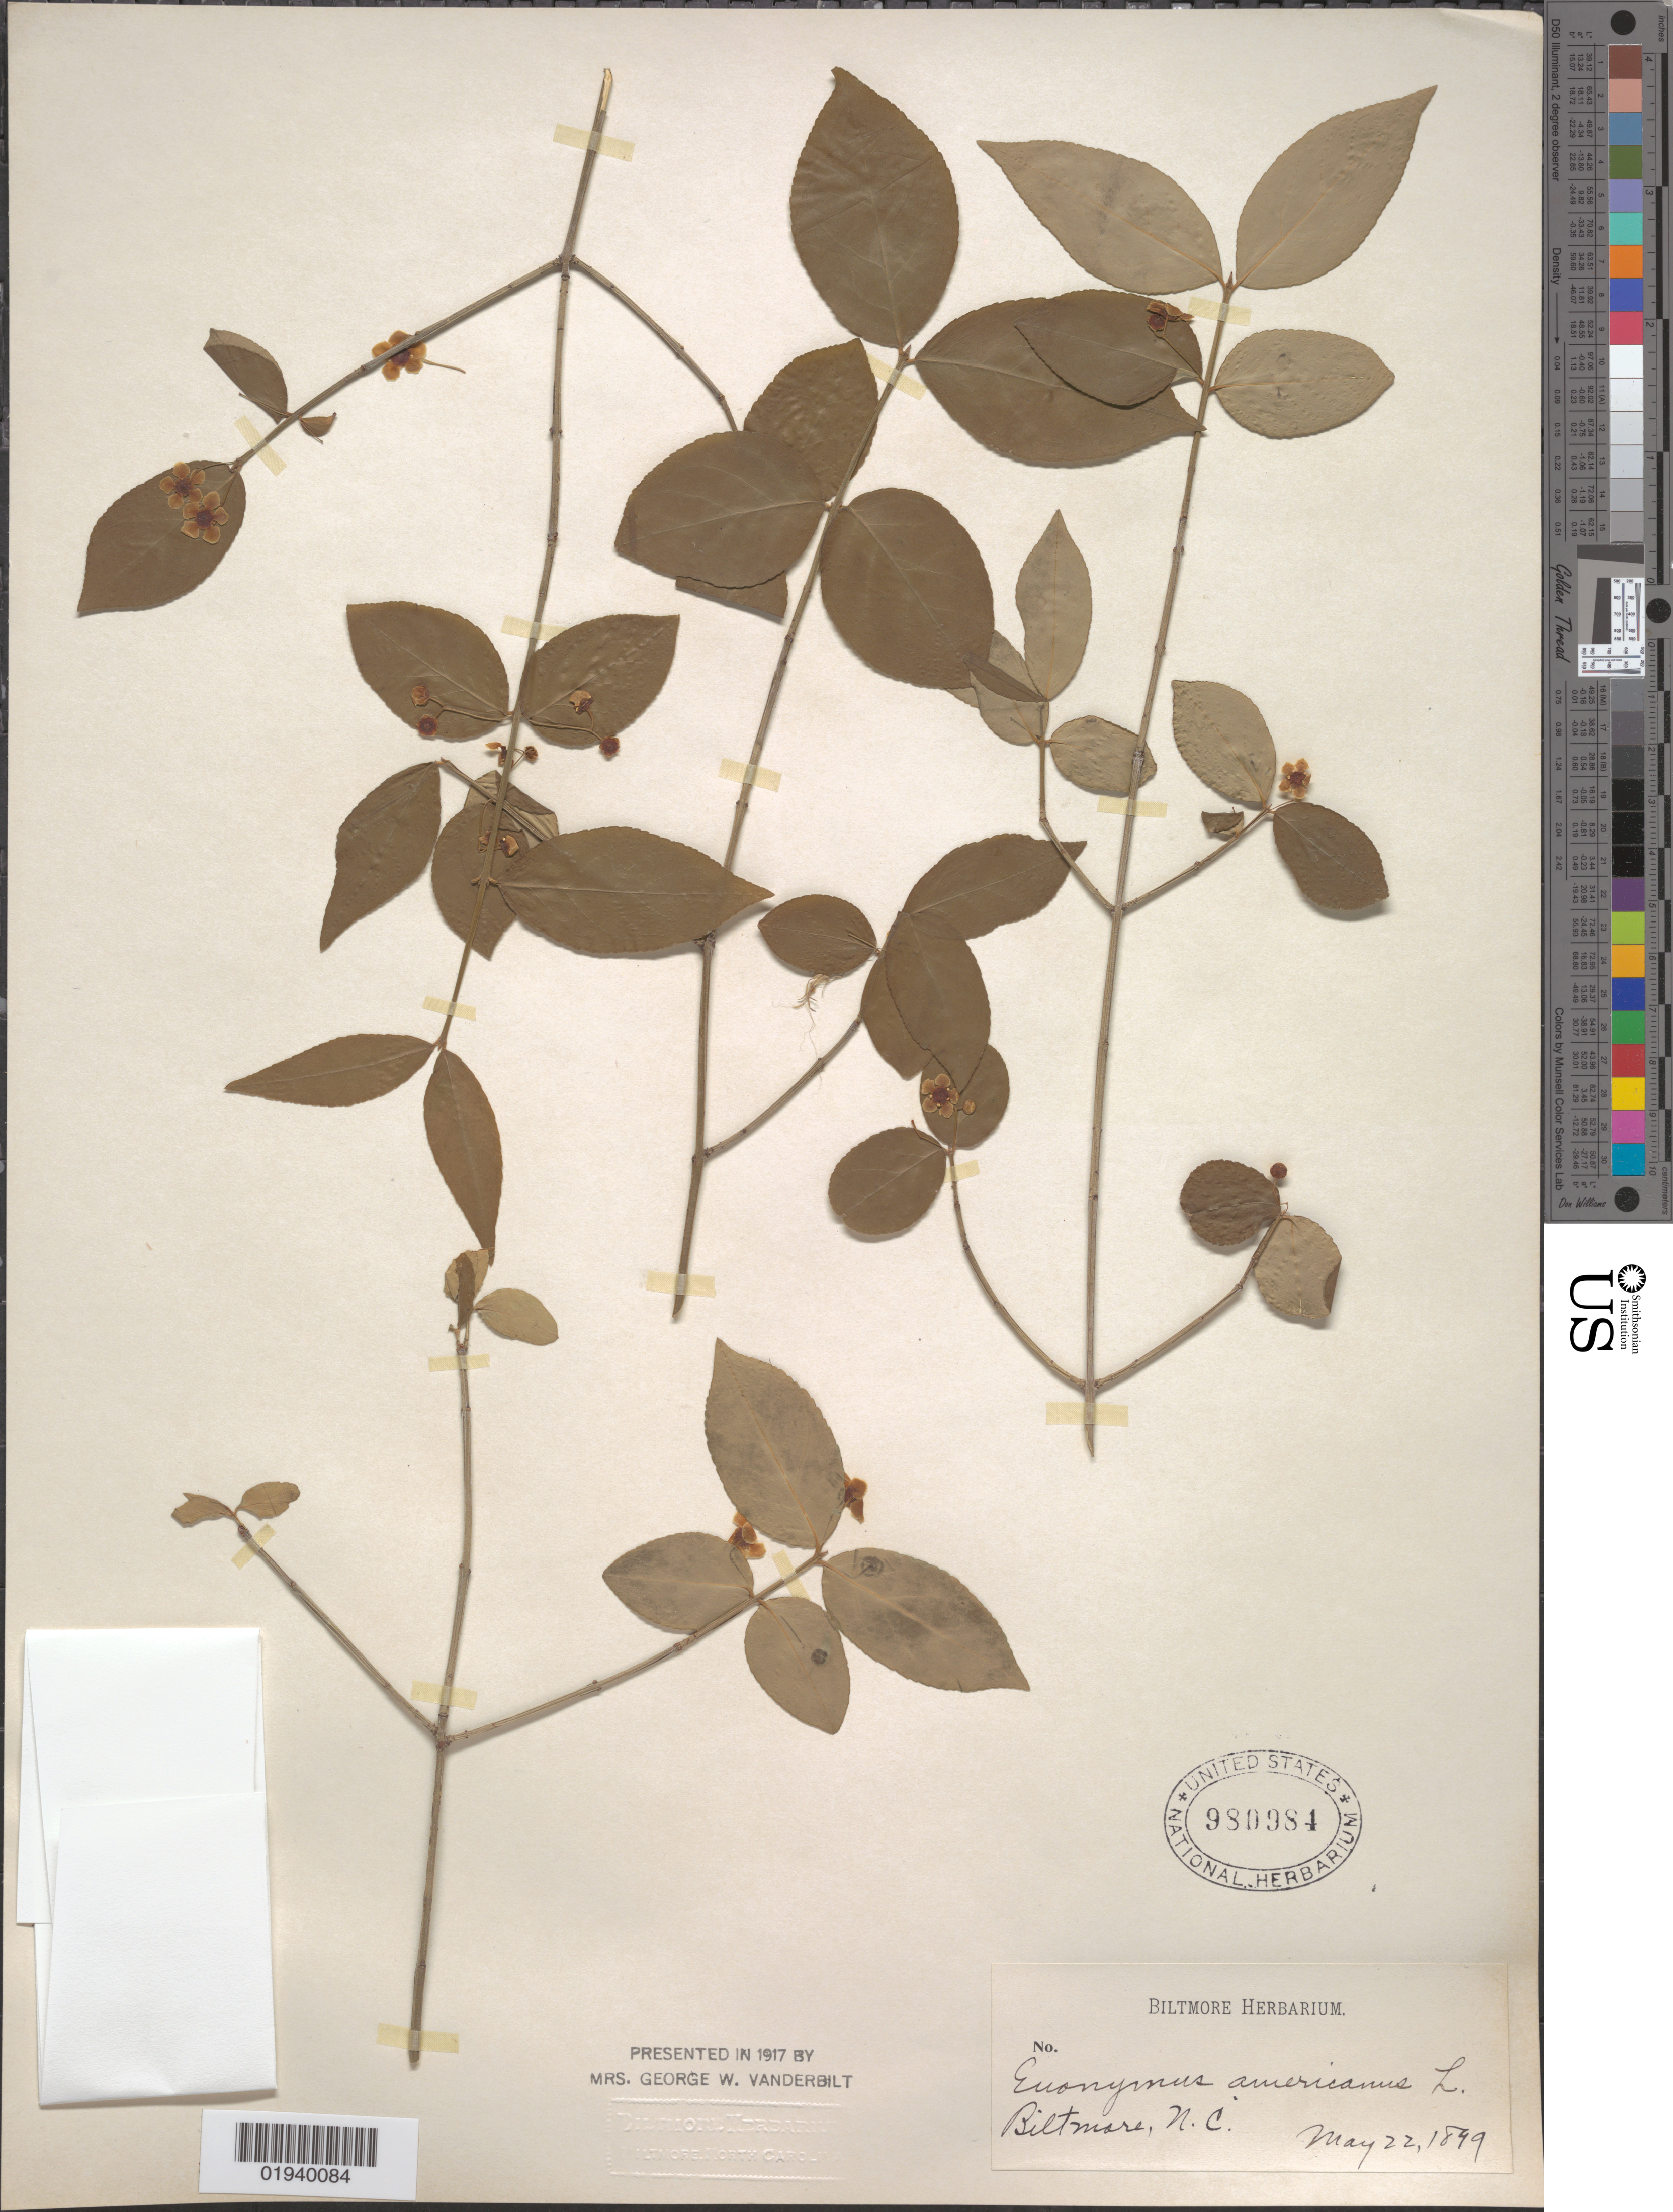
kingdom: Plantae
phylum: Tracheophyta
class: Magnoliopsida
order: Celastrales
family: Celastraceae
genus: Euonymus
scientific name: Euonymus americanus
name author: L.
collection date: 1899-05-22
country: United States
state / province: North Carolina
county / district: Buncombe County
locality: Biltmore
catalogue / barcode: US 980984